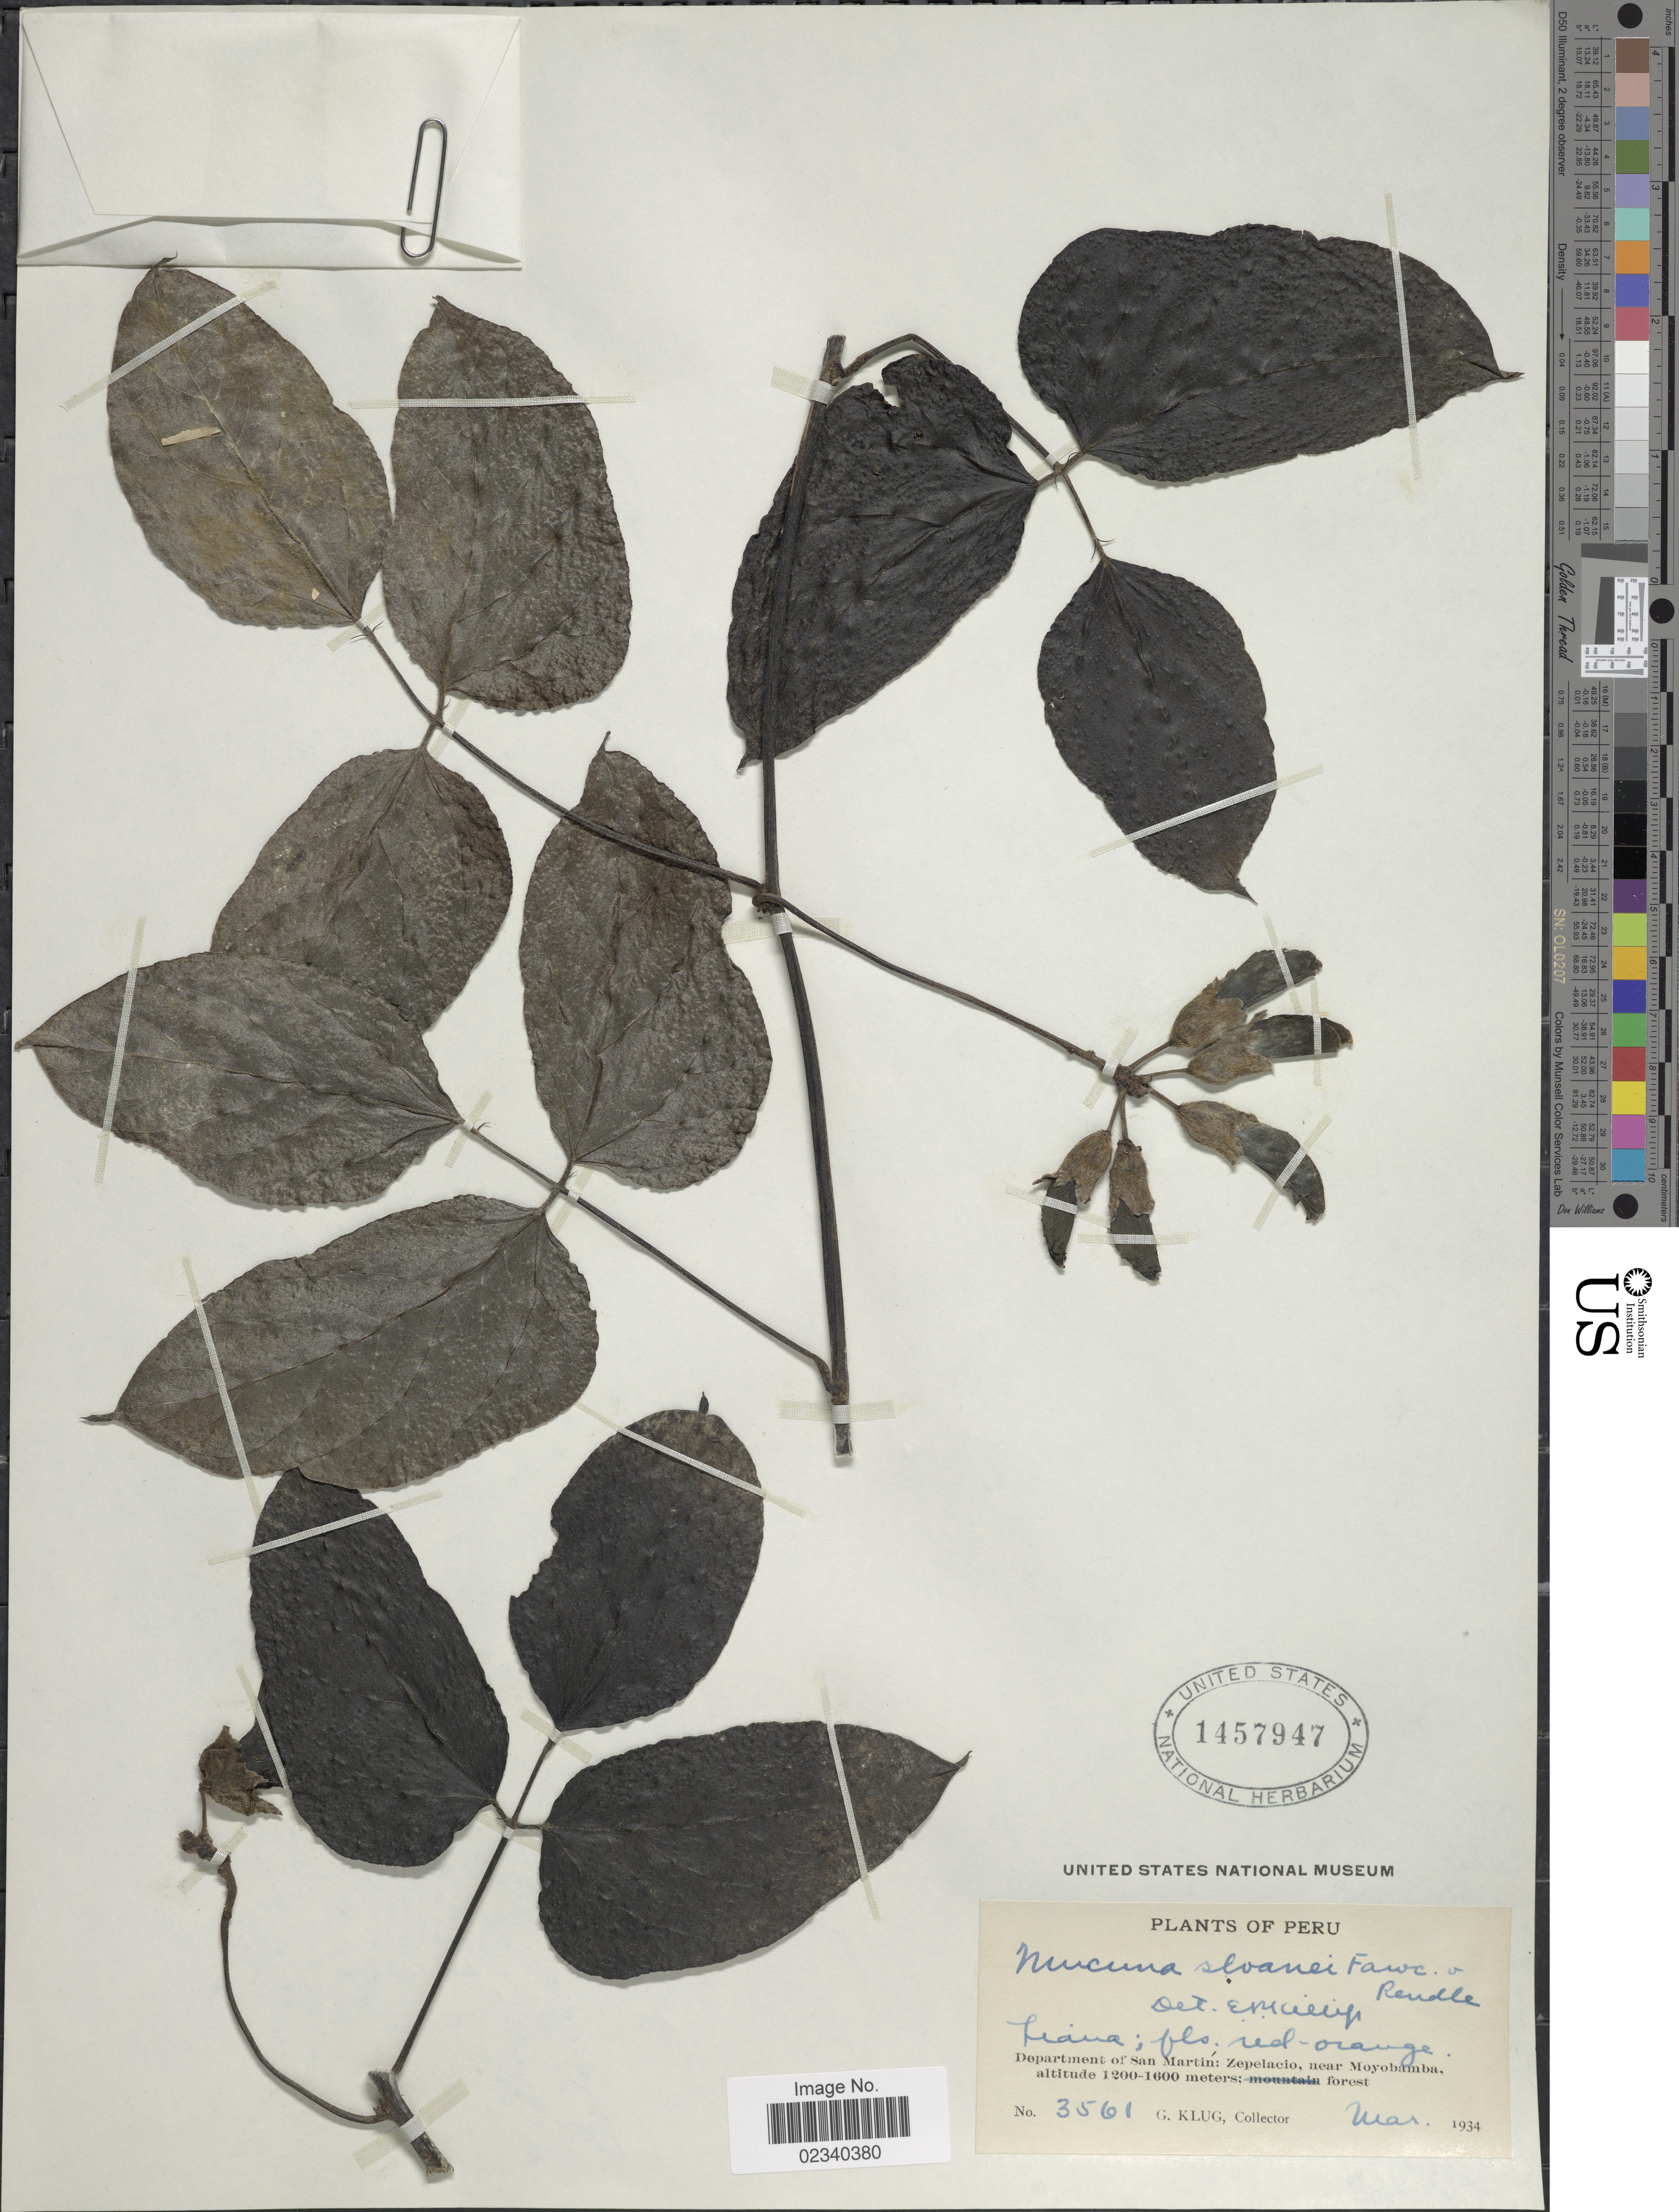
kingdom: Plantae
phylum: Tracheophyta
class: Magnoliopsida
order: Fabales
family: Fabaceae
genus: Mucuna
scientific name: Mucuna sloanei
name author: Fawc. & Rendle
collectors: G. Klug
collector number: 3561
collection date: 1934-03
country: Peru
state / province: San Martín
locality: Department of San Martin: Zepelacio, near Moyobamba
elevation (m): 1200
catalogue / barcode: US 1467947